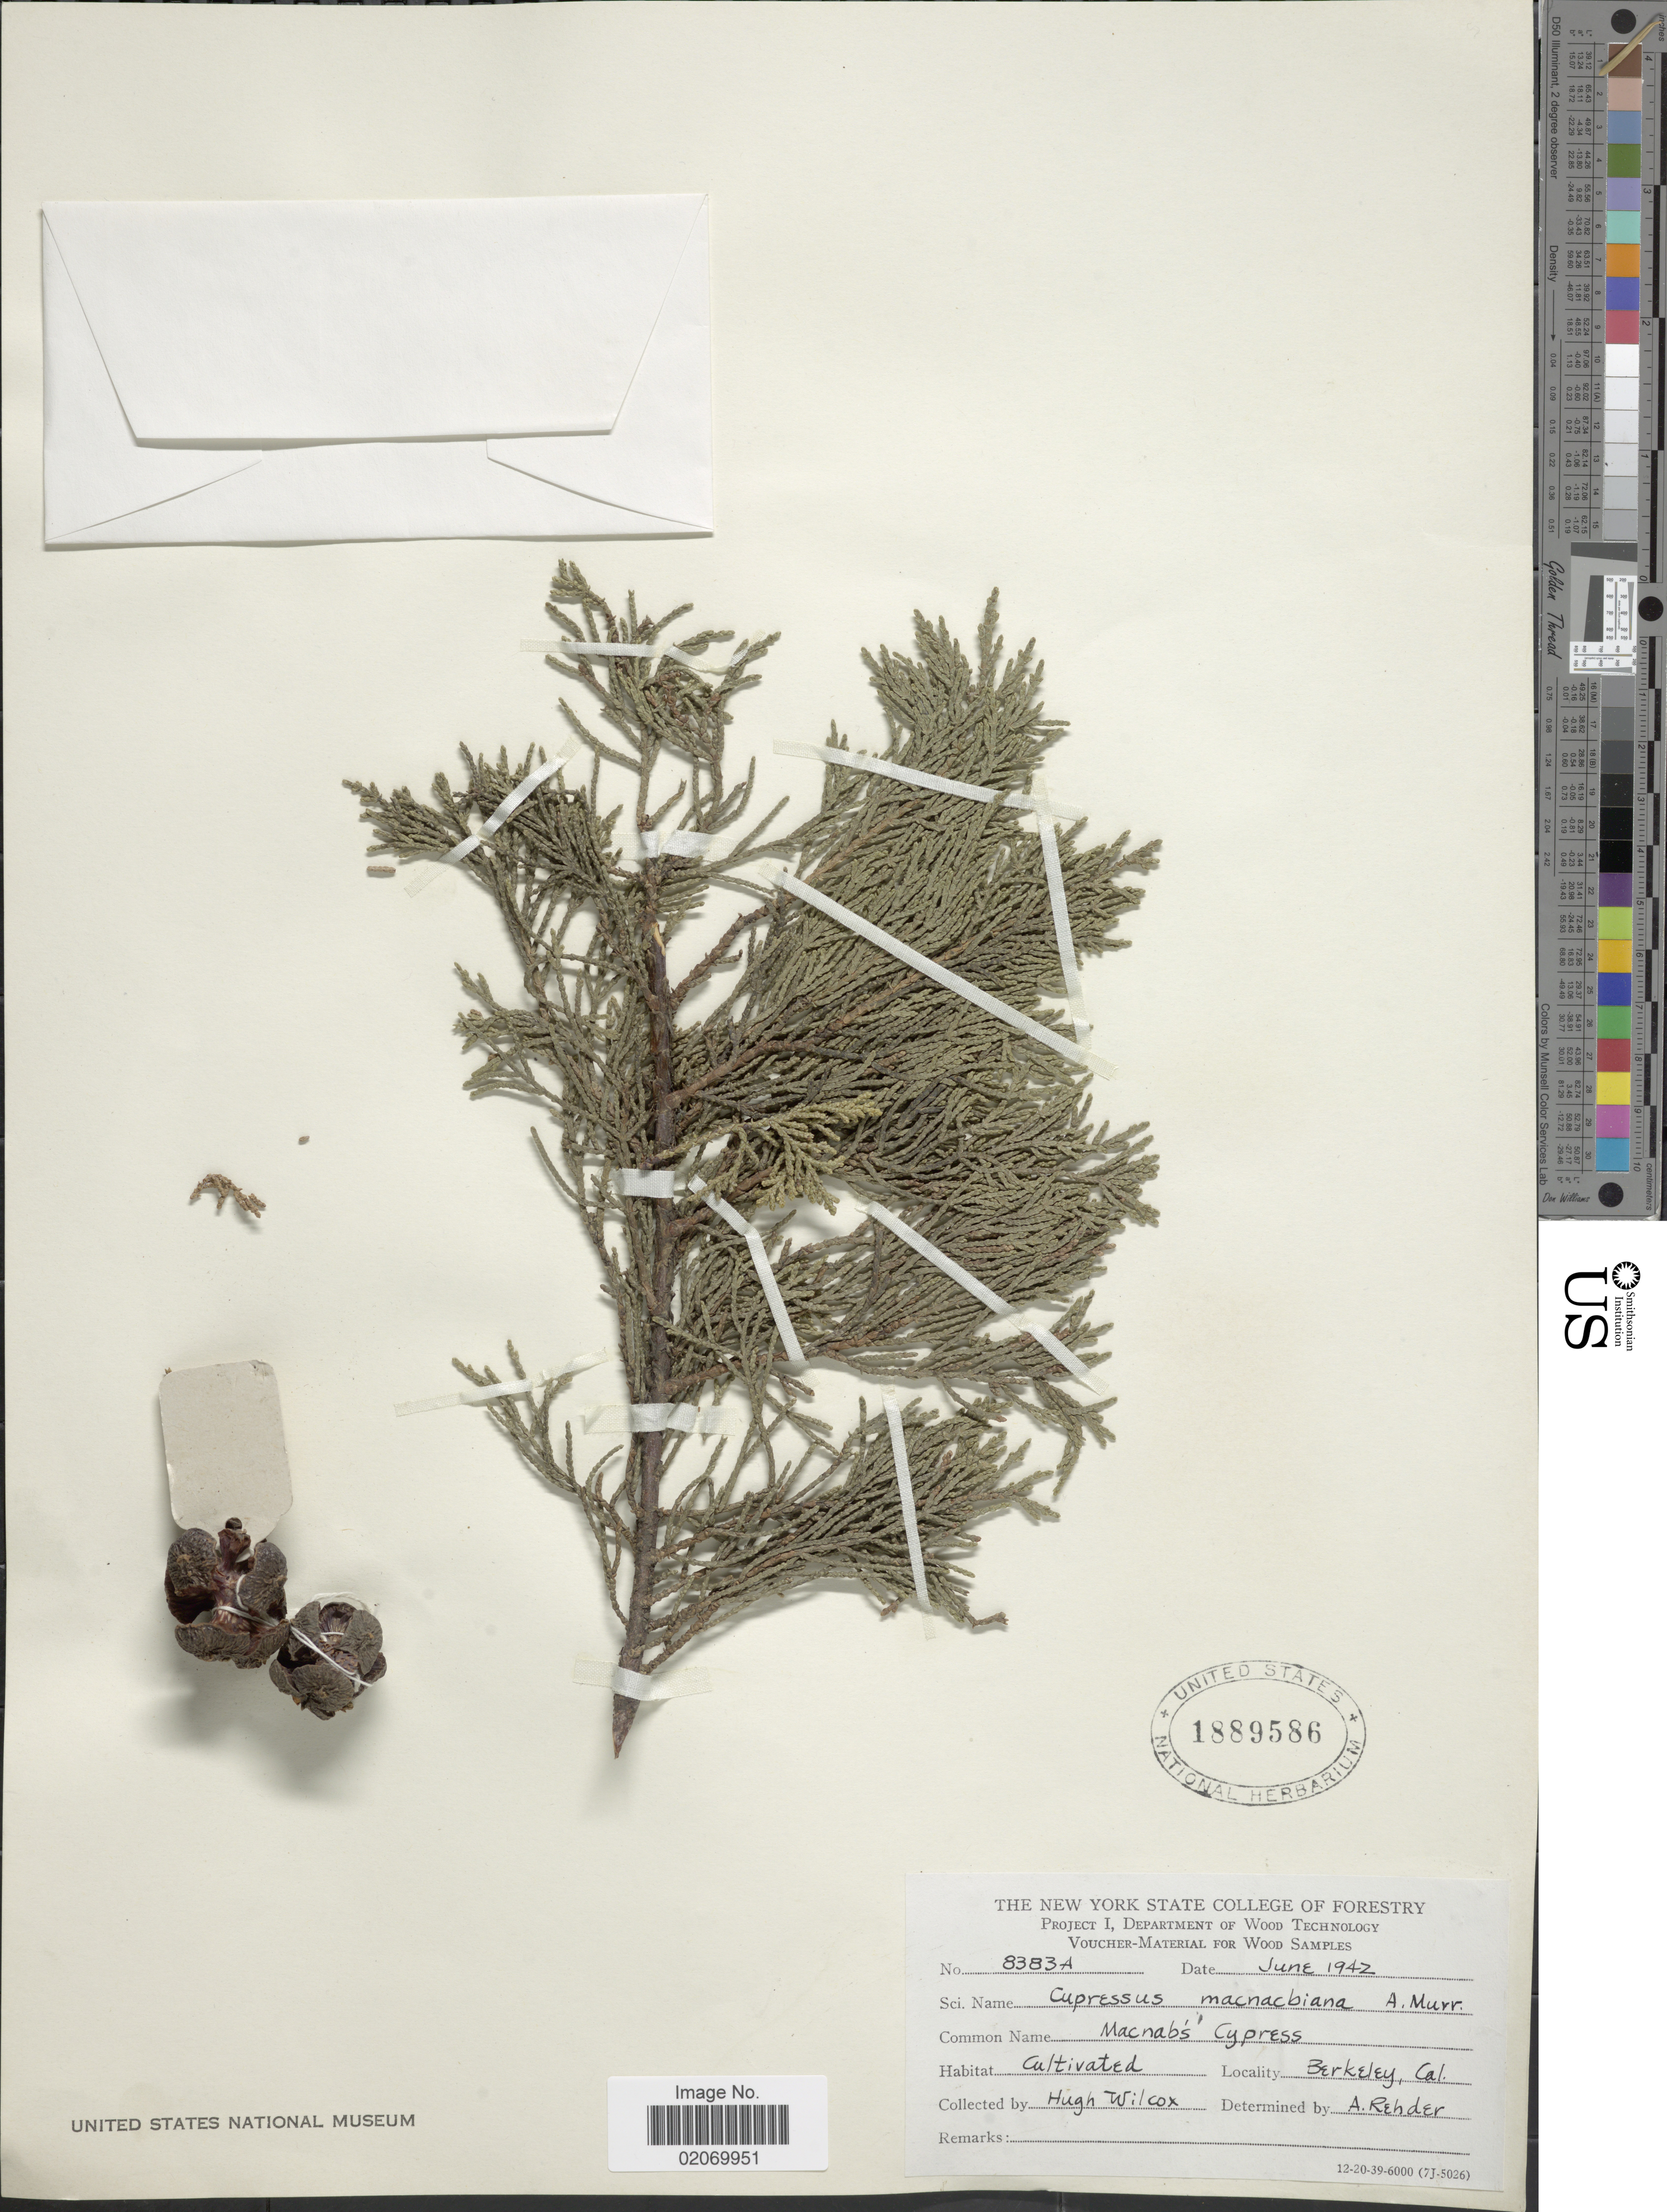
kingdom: Plantae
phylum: Tracheophyta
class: Pinopsida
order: Pinales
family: Cupressaceae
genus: Hesperocyparis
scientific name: Hesperocyparis macnabiana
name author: (A. Murray) Bartel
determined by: (US) Smithsonian Institution - National Museum of Natural History - Department of Botany (UNITED STATES)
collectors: H. Wilcox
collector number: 8383A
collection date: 1942-06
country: United States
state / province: California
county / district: Alameda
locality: Berkeley.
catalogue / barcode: US 1889586